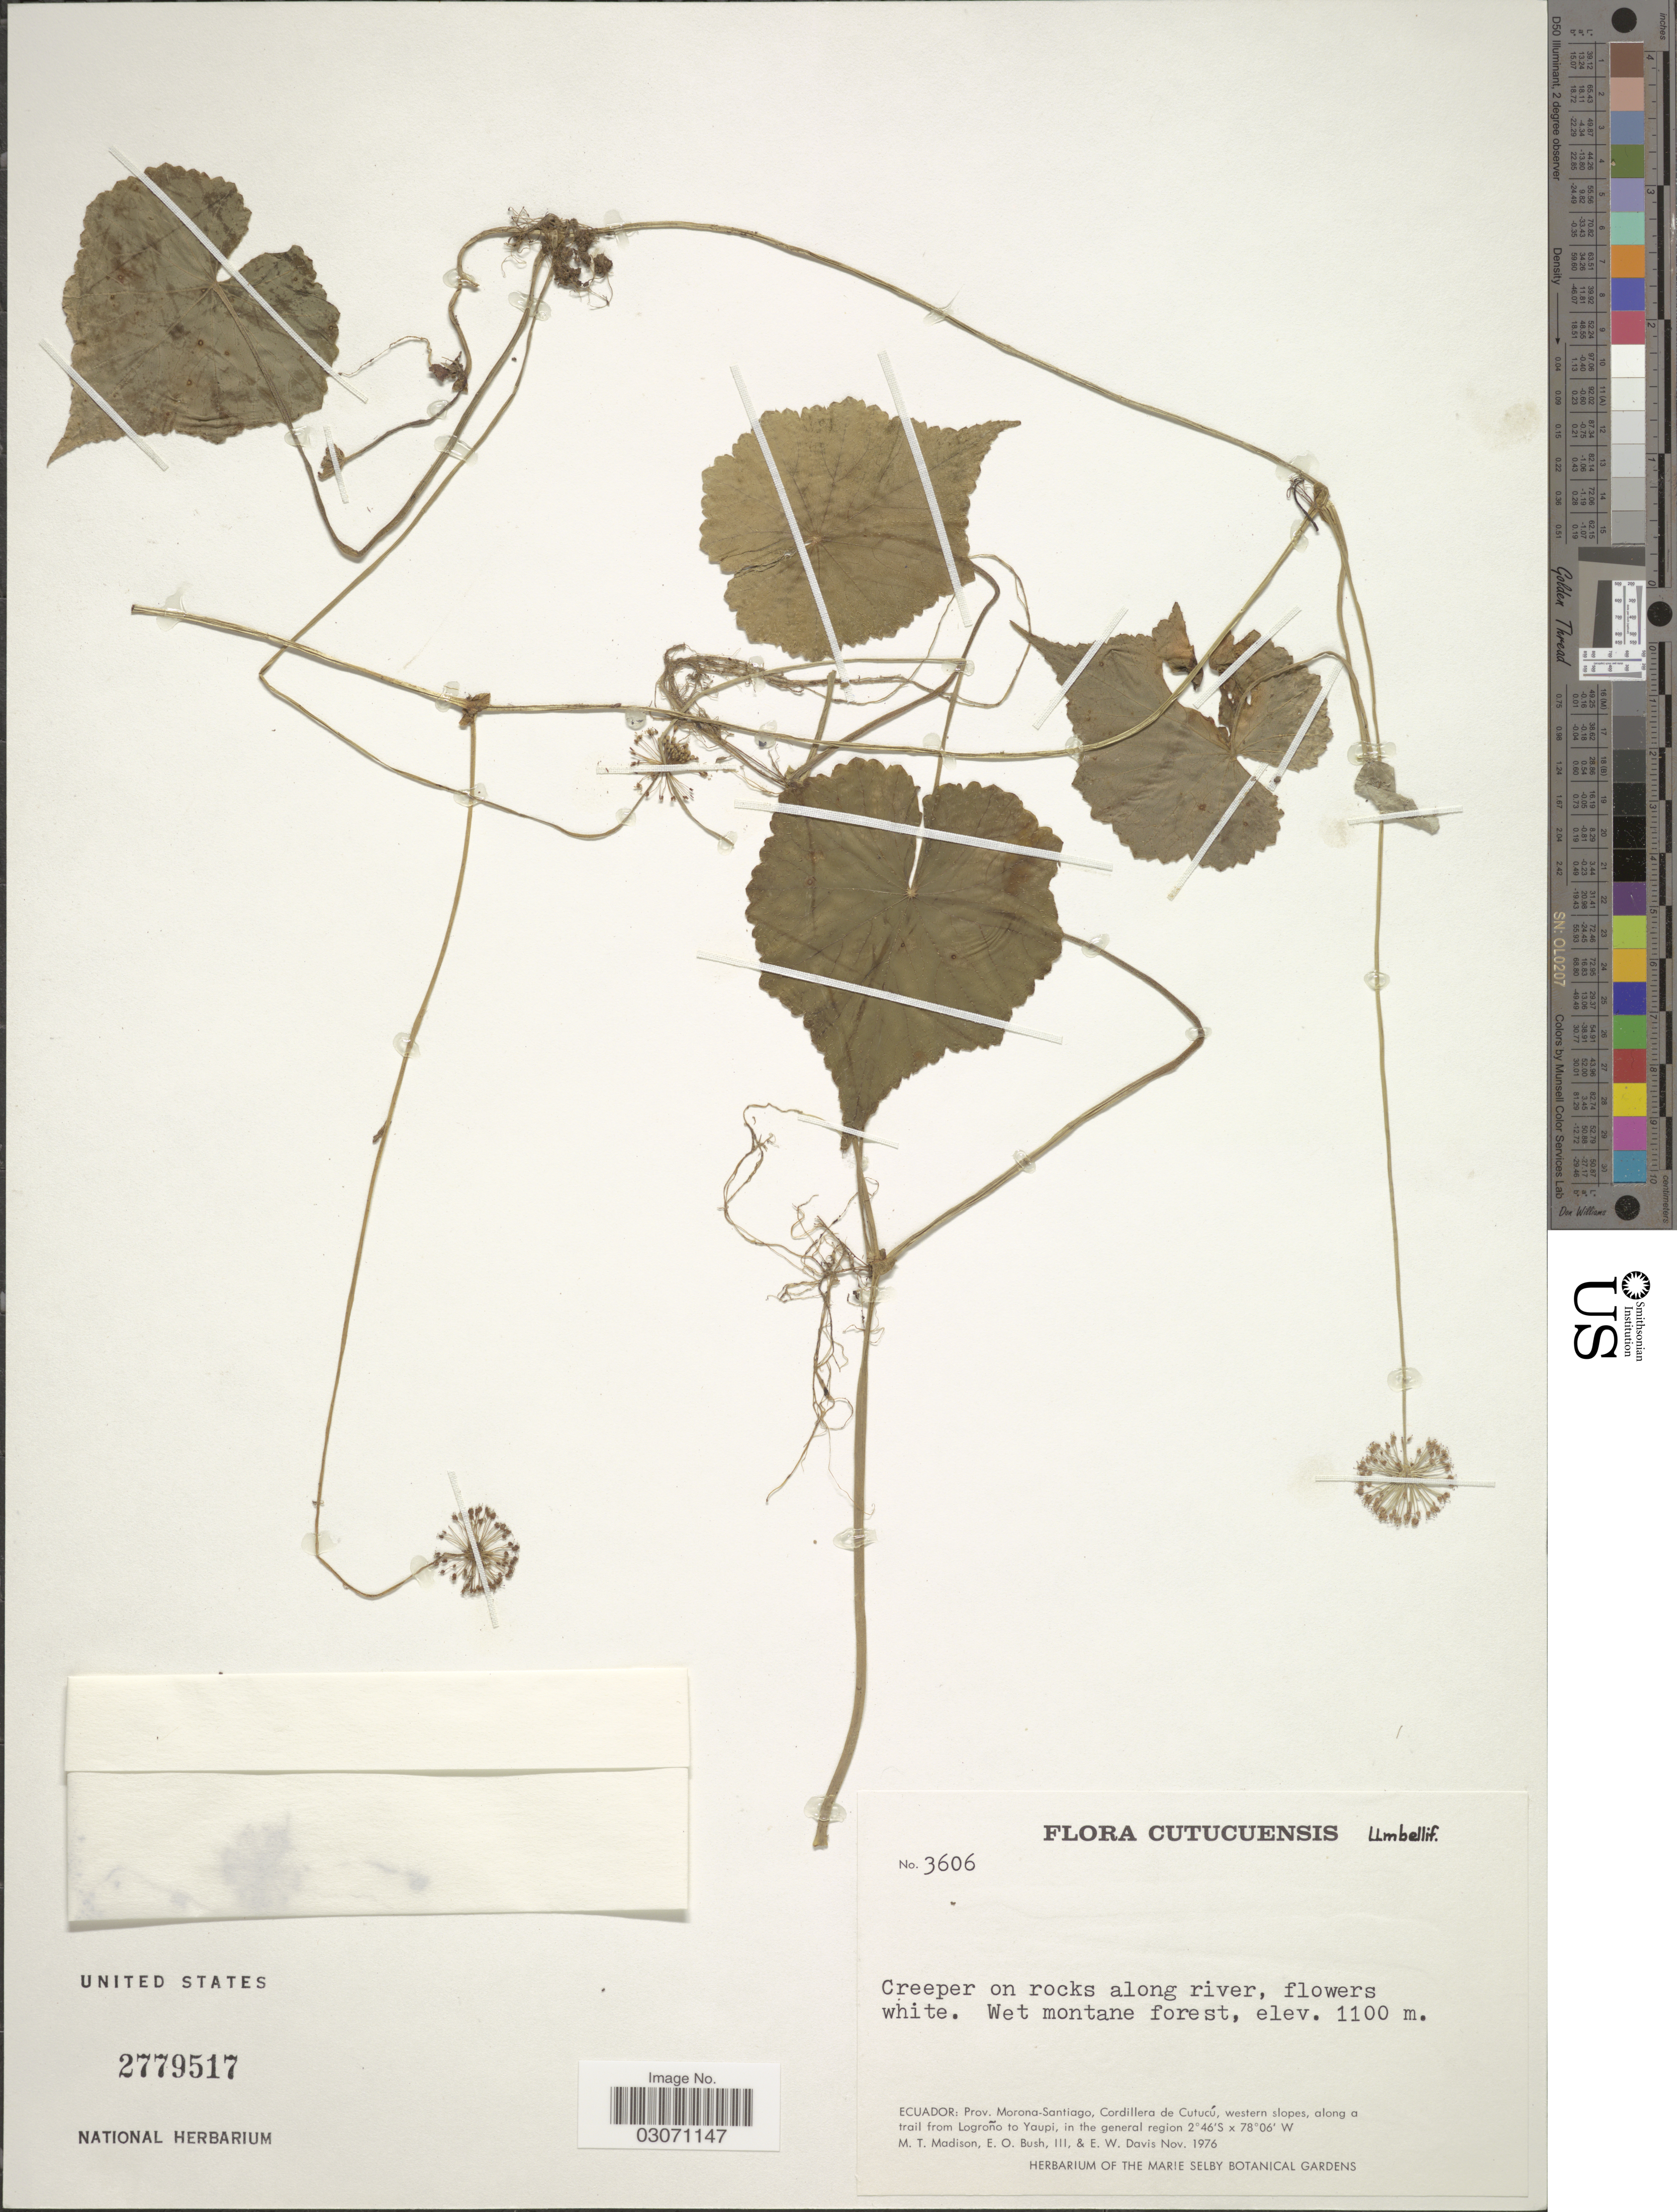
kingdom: Plantae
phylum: Tracheophyta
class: Magnoliopsida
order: Apiales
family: Araliaceae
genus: Hydrocotyle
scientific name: Hydrocotyle acutifolia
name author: Ruiz & Pav.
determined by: Mendoza, M.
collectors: M. T. Madison, E. O. Bush & E. W. Davis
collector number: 3606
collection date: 1976-11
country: Ecuador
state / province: Morona-Santiago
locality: Cordillera de Cutucú, western slopes, along a trail from Logroño to Yaupi, in the general region.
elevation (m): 1100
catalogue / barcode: US 2779517